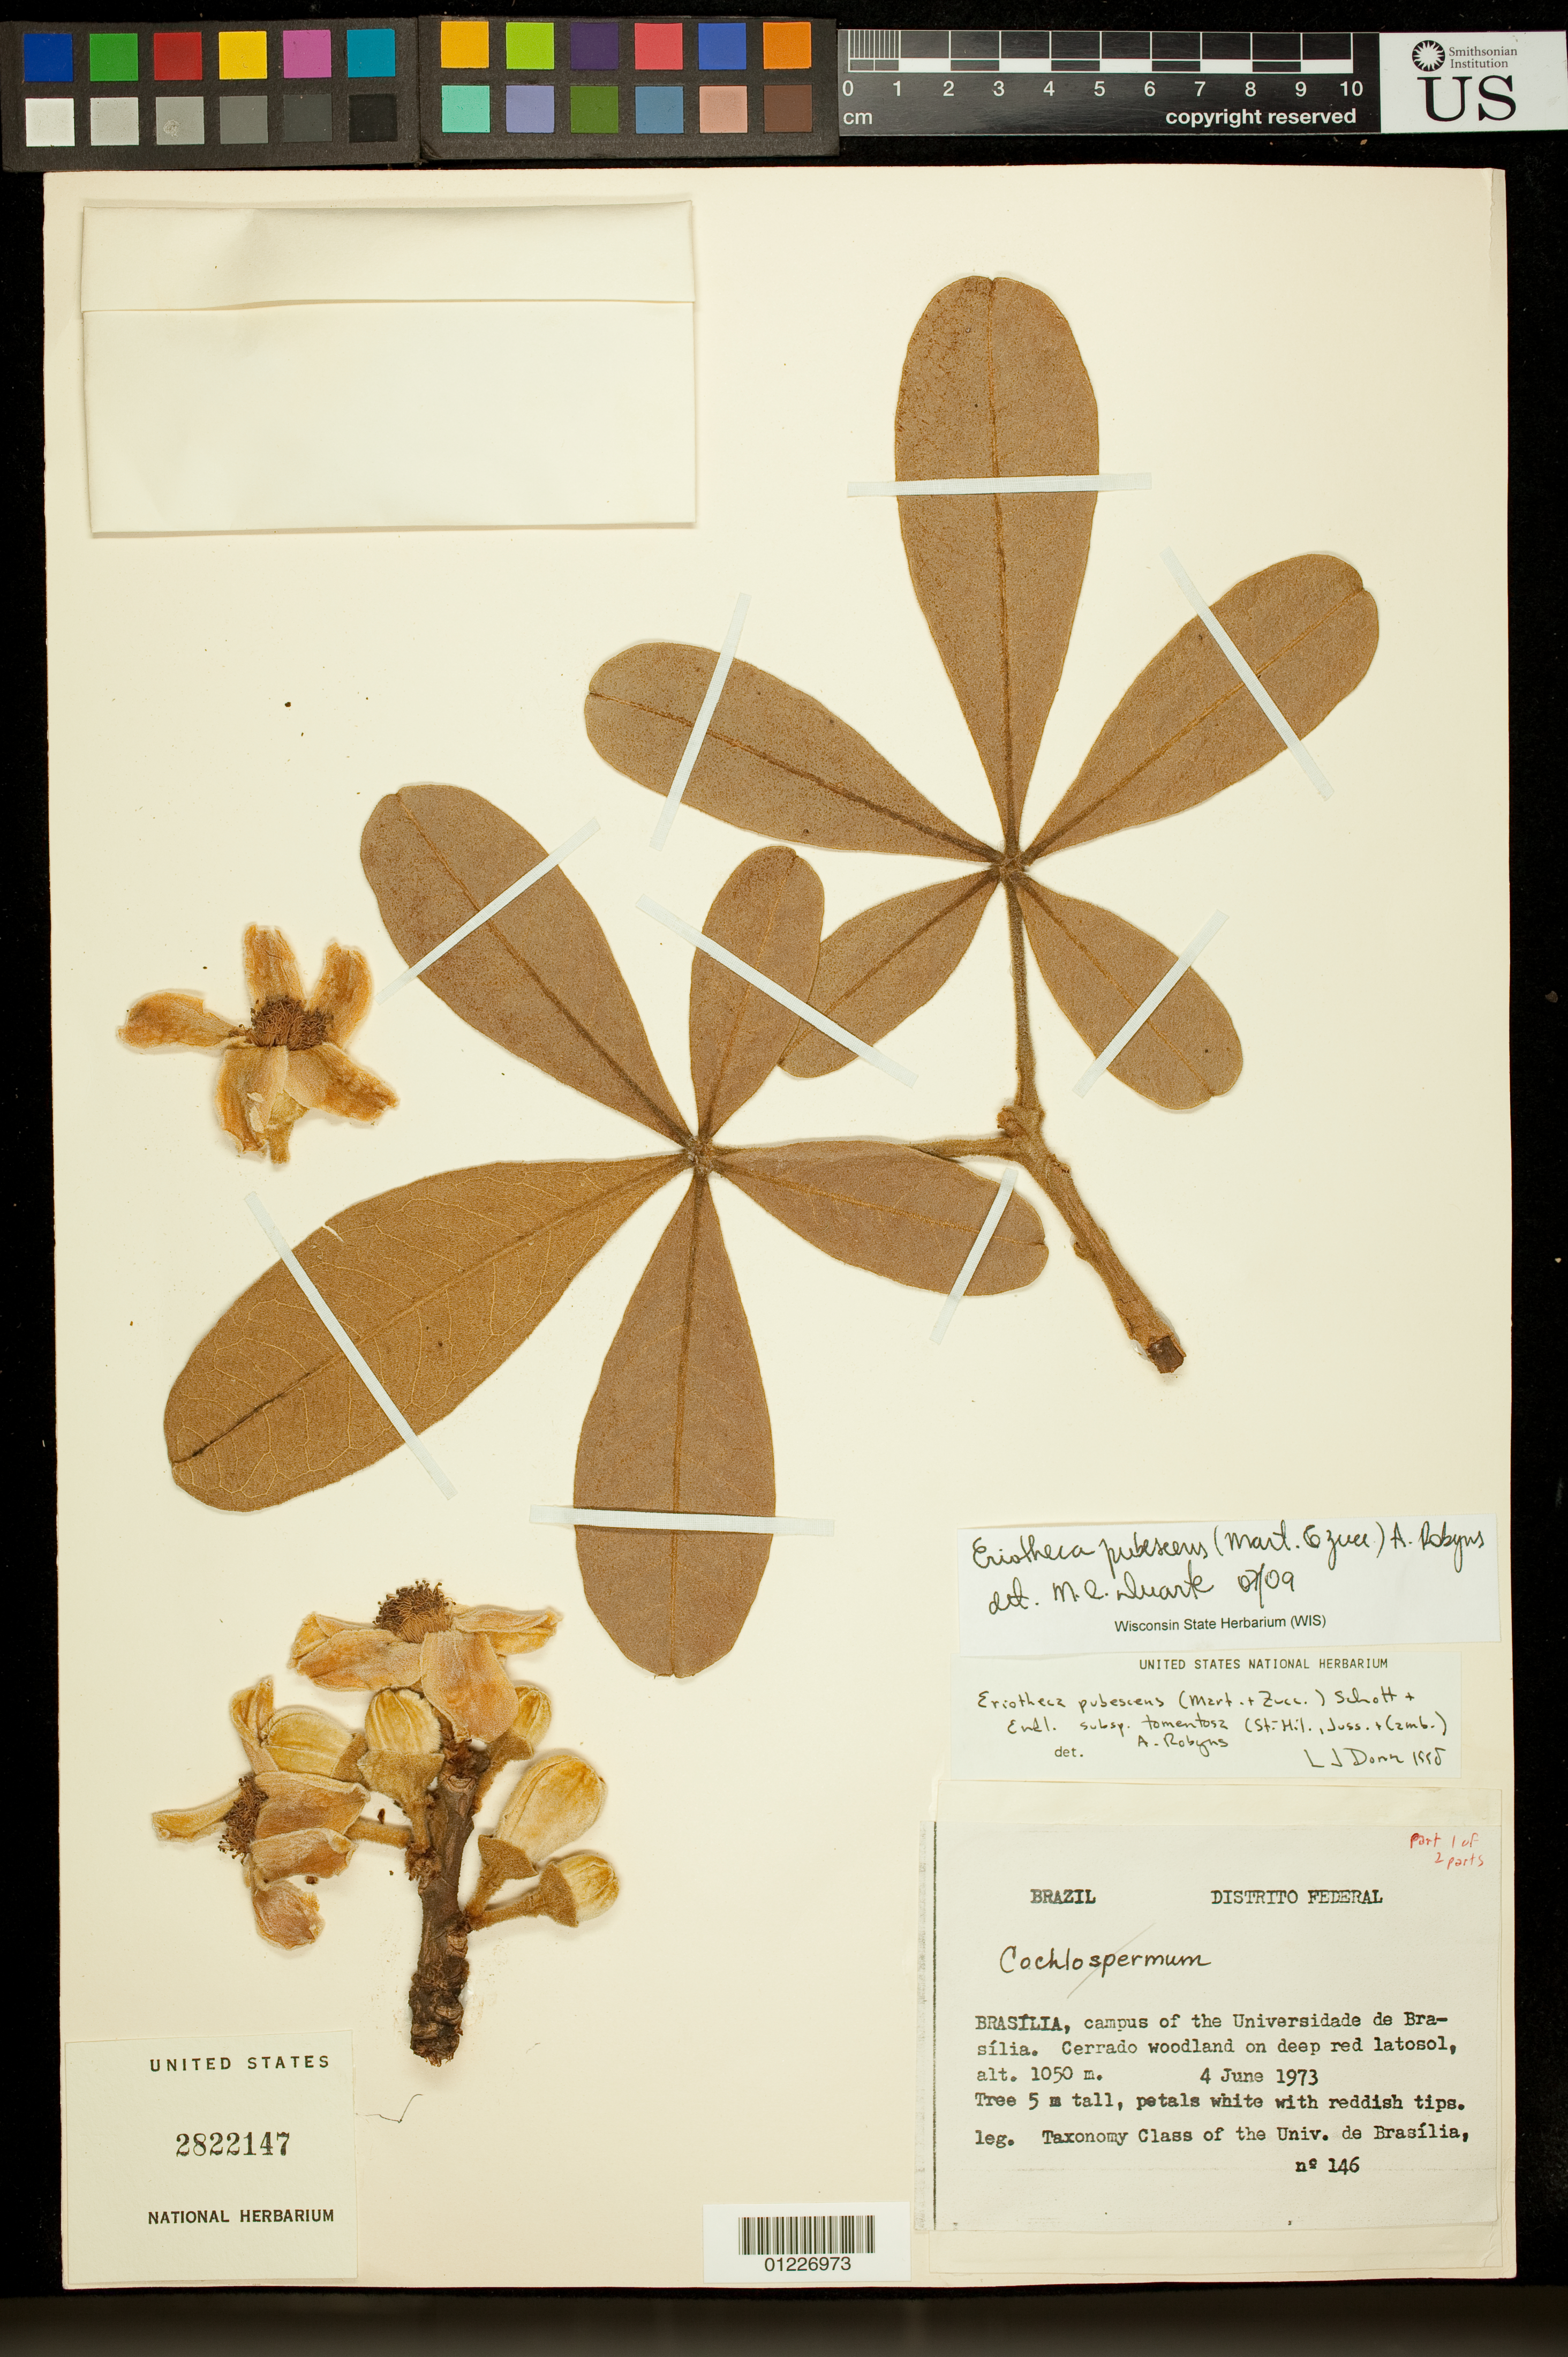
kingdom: Plantae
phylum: Tracheophyta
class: Magnoliopsida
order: Malvales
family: Malvaceae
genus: Pachira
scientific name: Pachira pubescens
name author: (Mart. & Zucc.) V.N. Yoshik. & M.C. Duarte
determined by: Dorr, Laurence J., Curator (BOT), Smithsonian Institution - National Museum of Natural History (UNITED STATES)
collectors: ex Taxonomy Class Univ. de Brasilia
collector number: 146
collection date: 1973-06-04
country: Brazil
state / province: Distrito Federal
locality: Brasilia, campus of the Universidade de Brasilia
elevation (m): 1050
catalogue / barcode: US 2822147